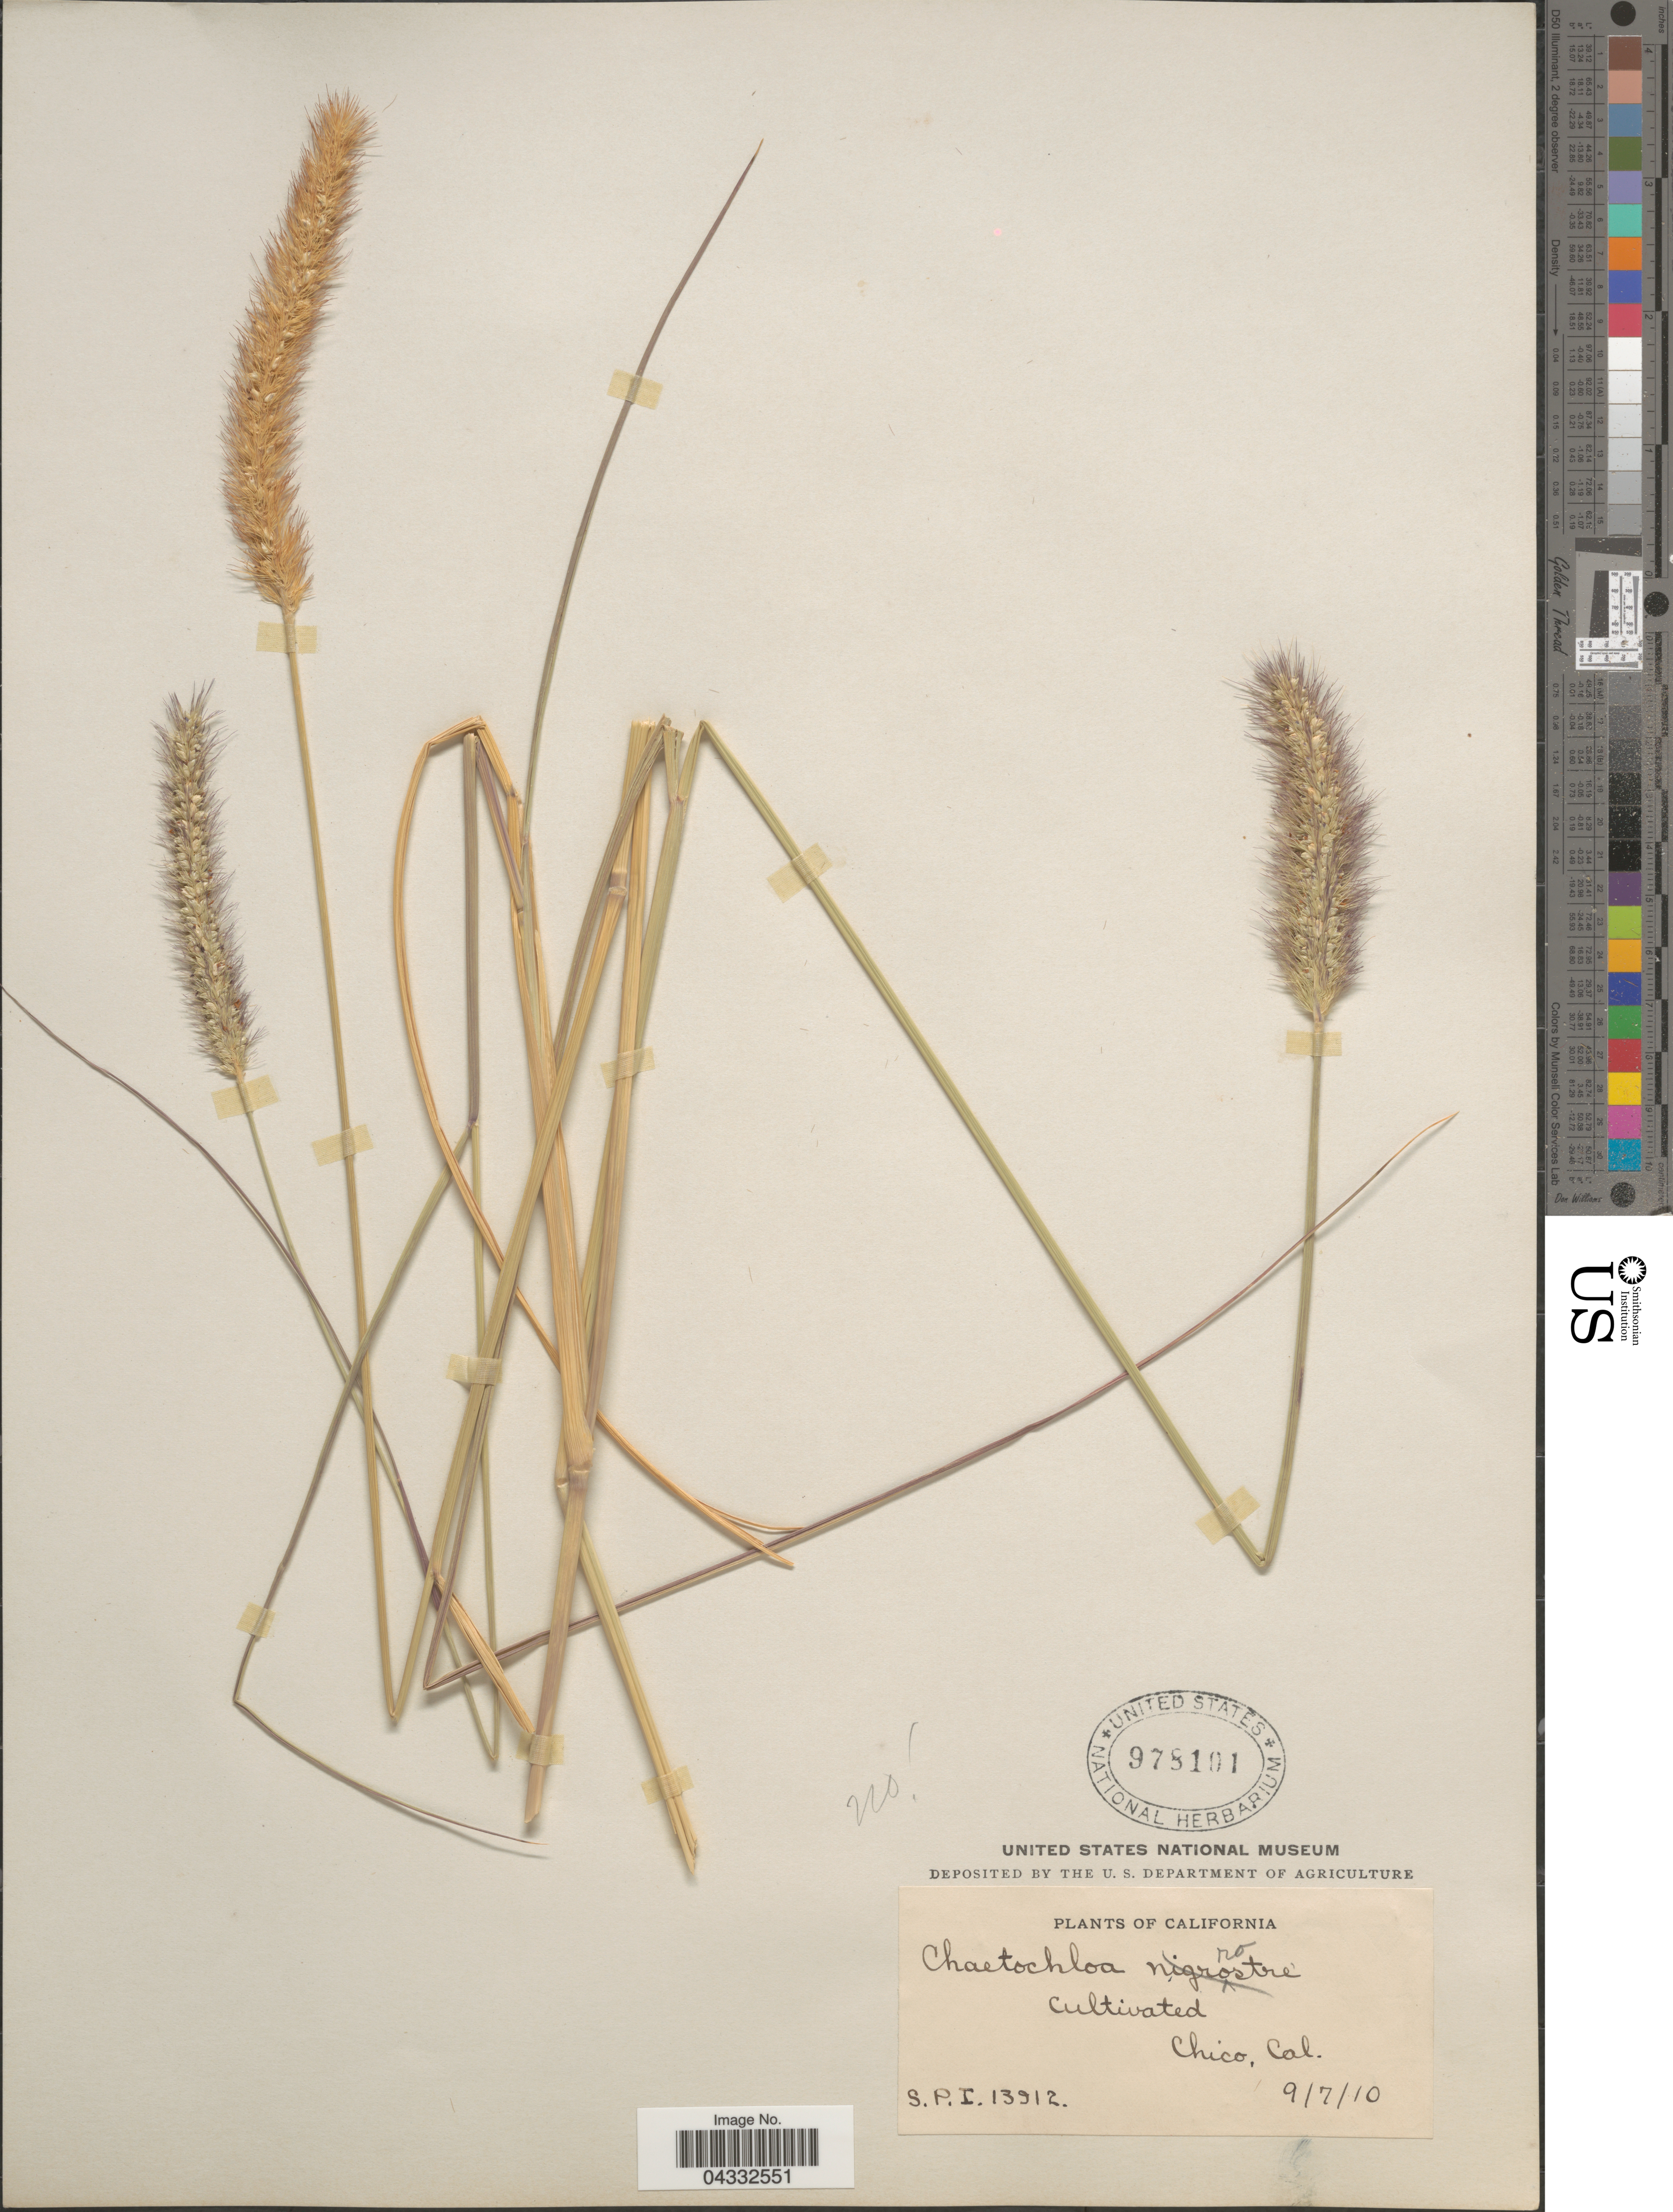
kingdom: Plantae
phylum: Tracheophyta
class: Liliopsida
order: Poales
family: Poaceae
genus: Setaria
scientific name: Setaria sp.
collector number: S.P.I.13912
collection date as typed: Transcribed d/m/y: 7/9/10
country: United States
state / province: California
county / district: Butte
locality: Chico.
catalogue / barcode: US 978101